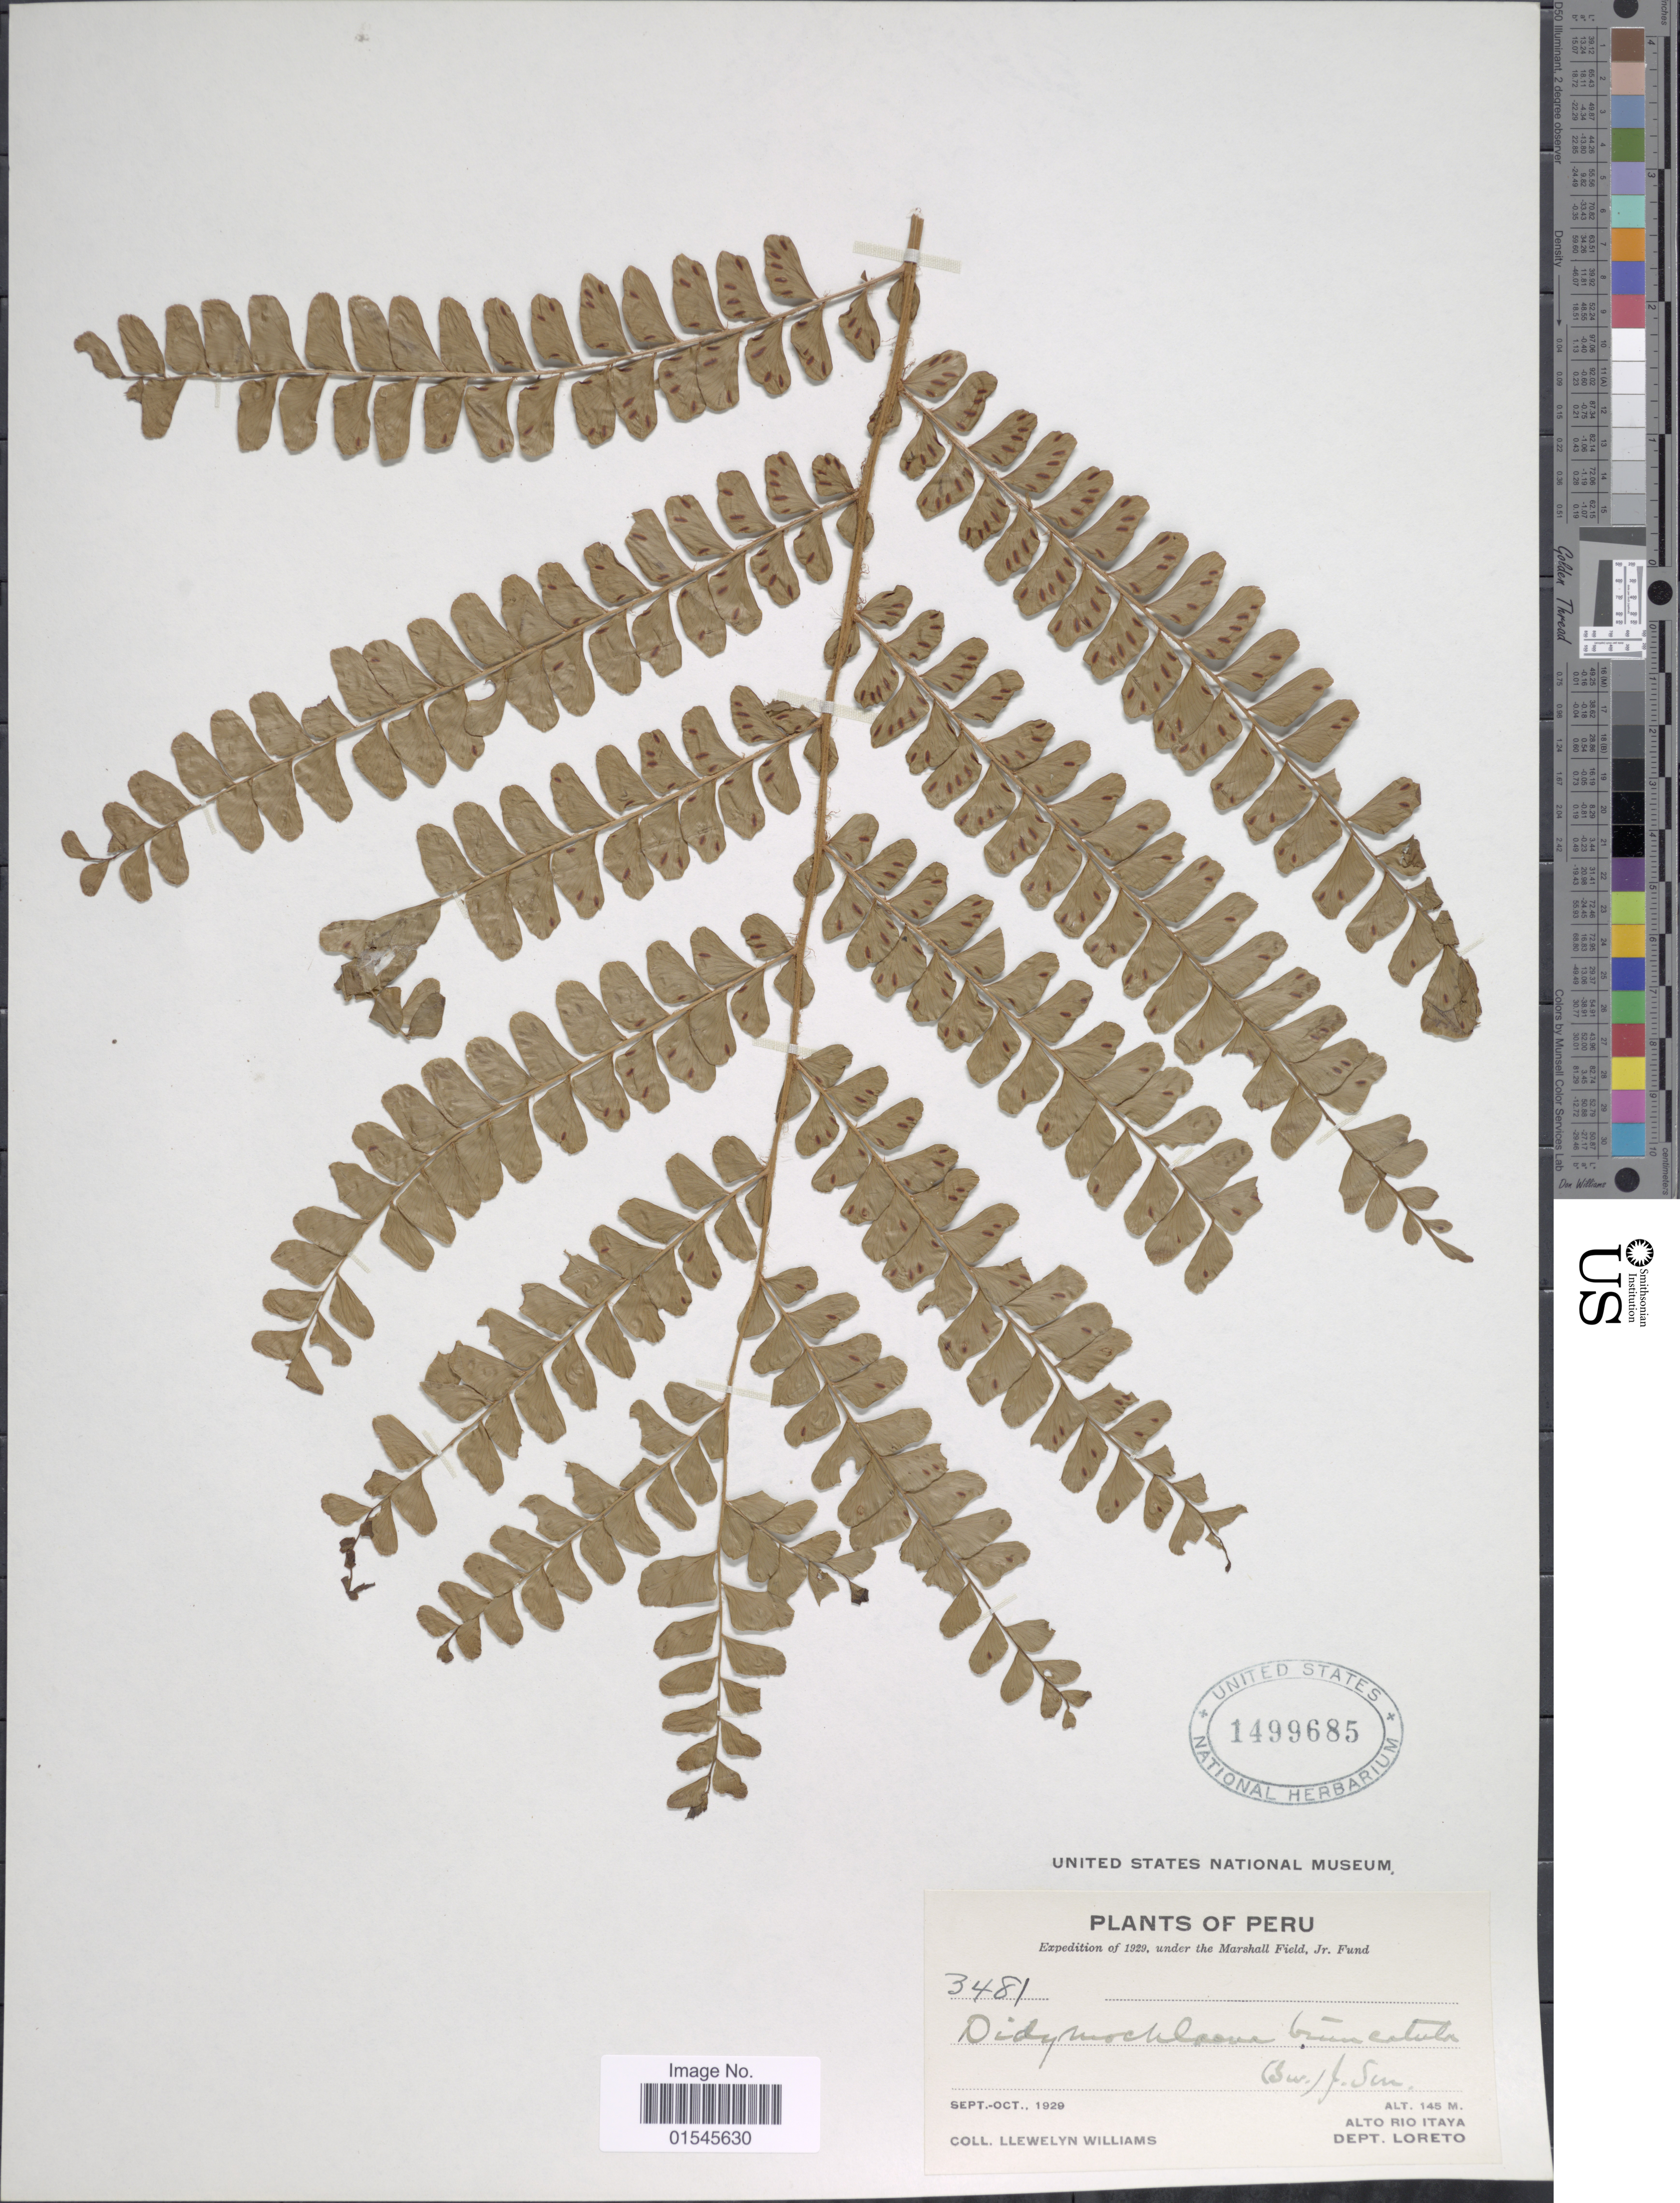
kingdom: Plantae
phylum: Tracheophyta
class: Polypodiopsida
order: Polypodiales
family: Didymochlaenaceae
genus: Didymochlaena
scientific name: Didymochlaena truncatula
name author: (Sw.) J. Sm.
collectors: Ll. Williams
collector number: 3481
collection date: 1929-09/1929-10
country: Peru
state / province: Loreto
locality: Alto Rio Itaya, Dept. Loreto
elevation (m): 145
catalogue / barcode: US 1499685